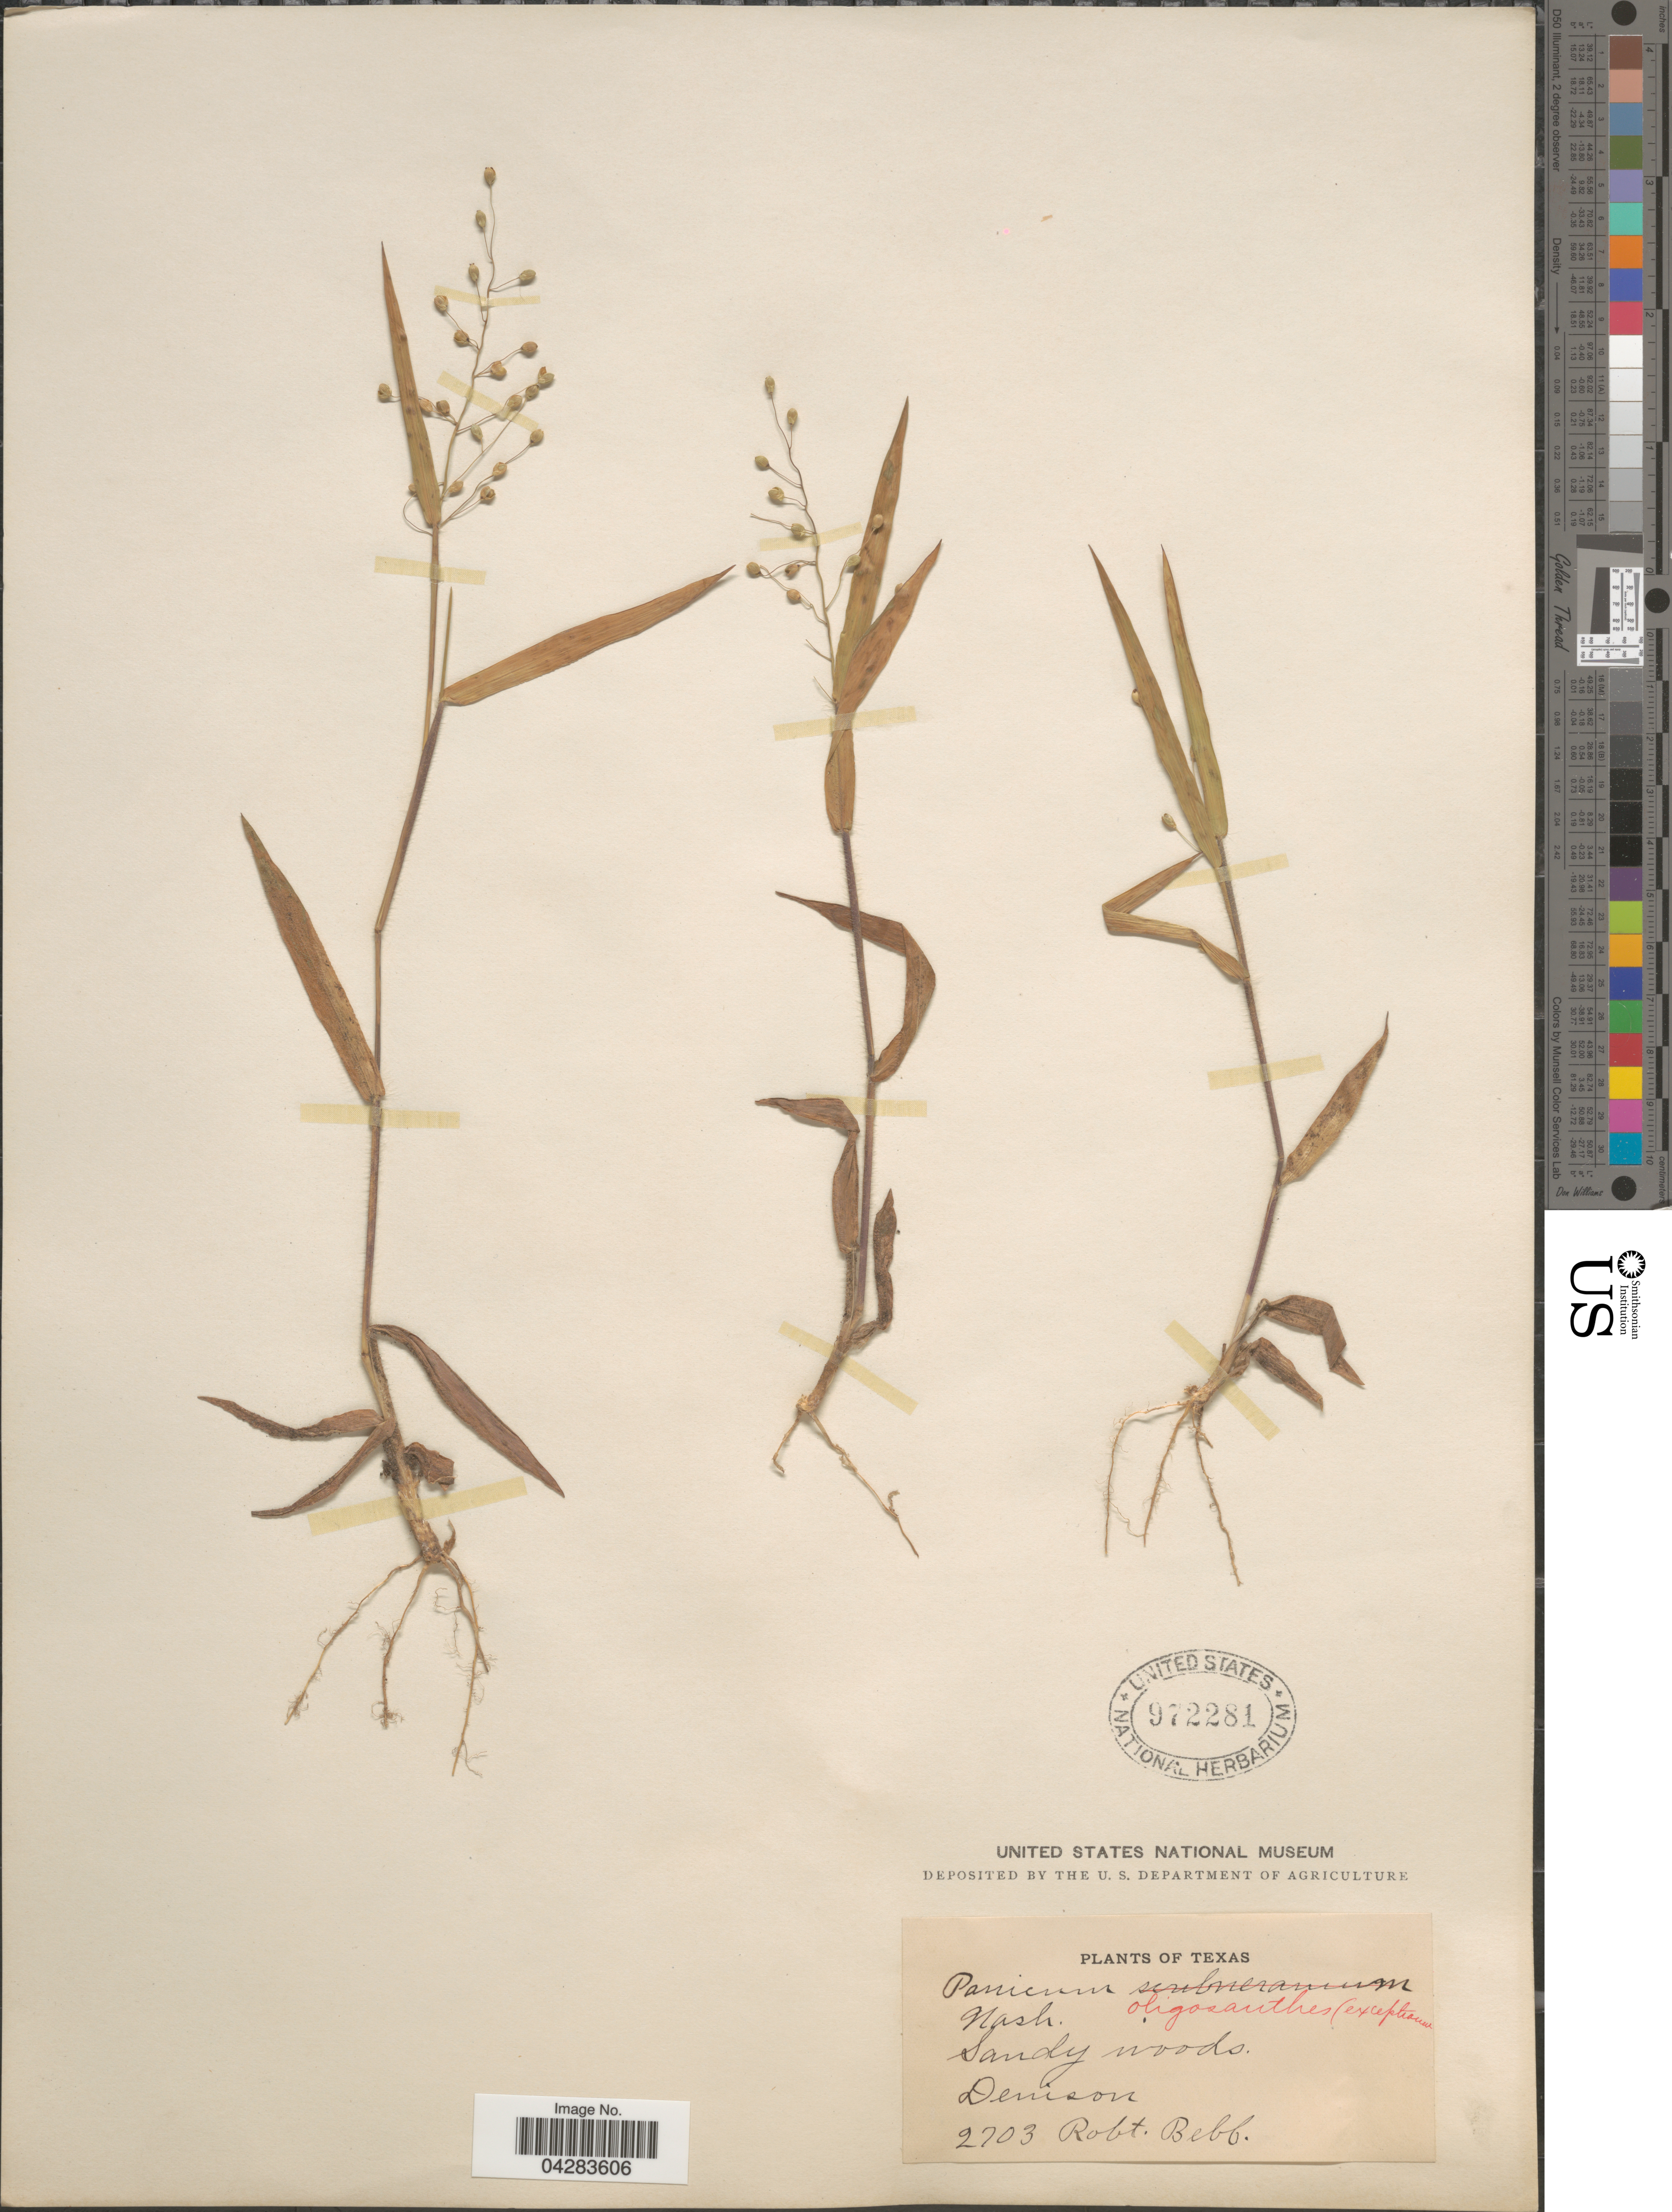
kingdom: Plantae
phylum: Tracheophyta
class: Liliopsida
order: Poales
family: Poaceae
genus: Dichanthelium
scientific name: Dichanthelium oligosanthes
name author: (Schult.) Gould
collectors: R. Bebb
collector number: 2703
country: United States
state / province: Texas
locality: Denison.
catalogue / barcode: US 972281